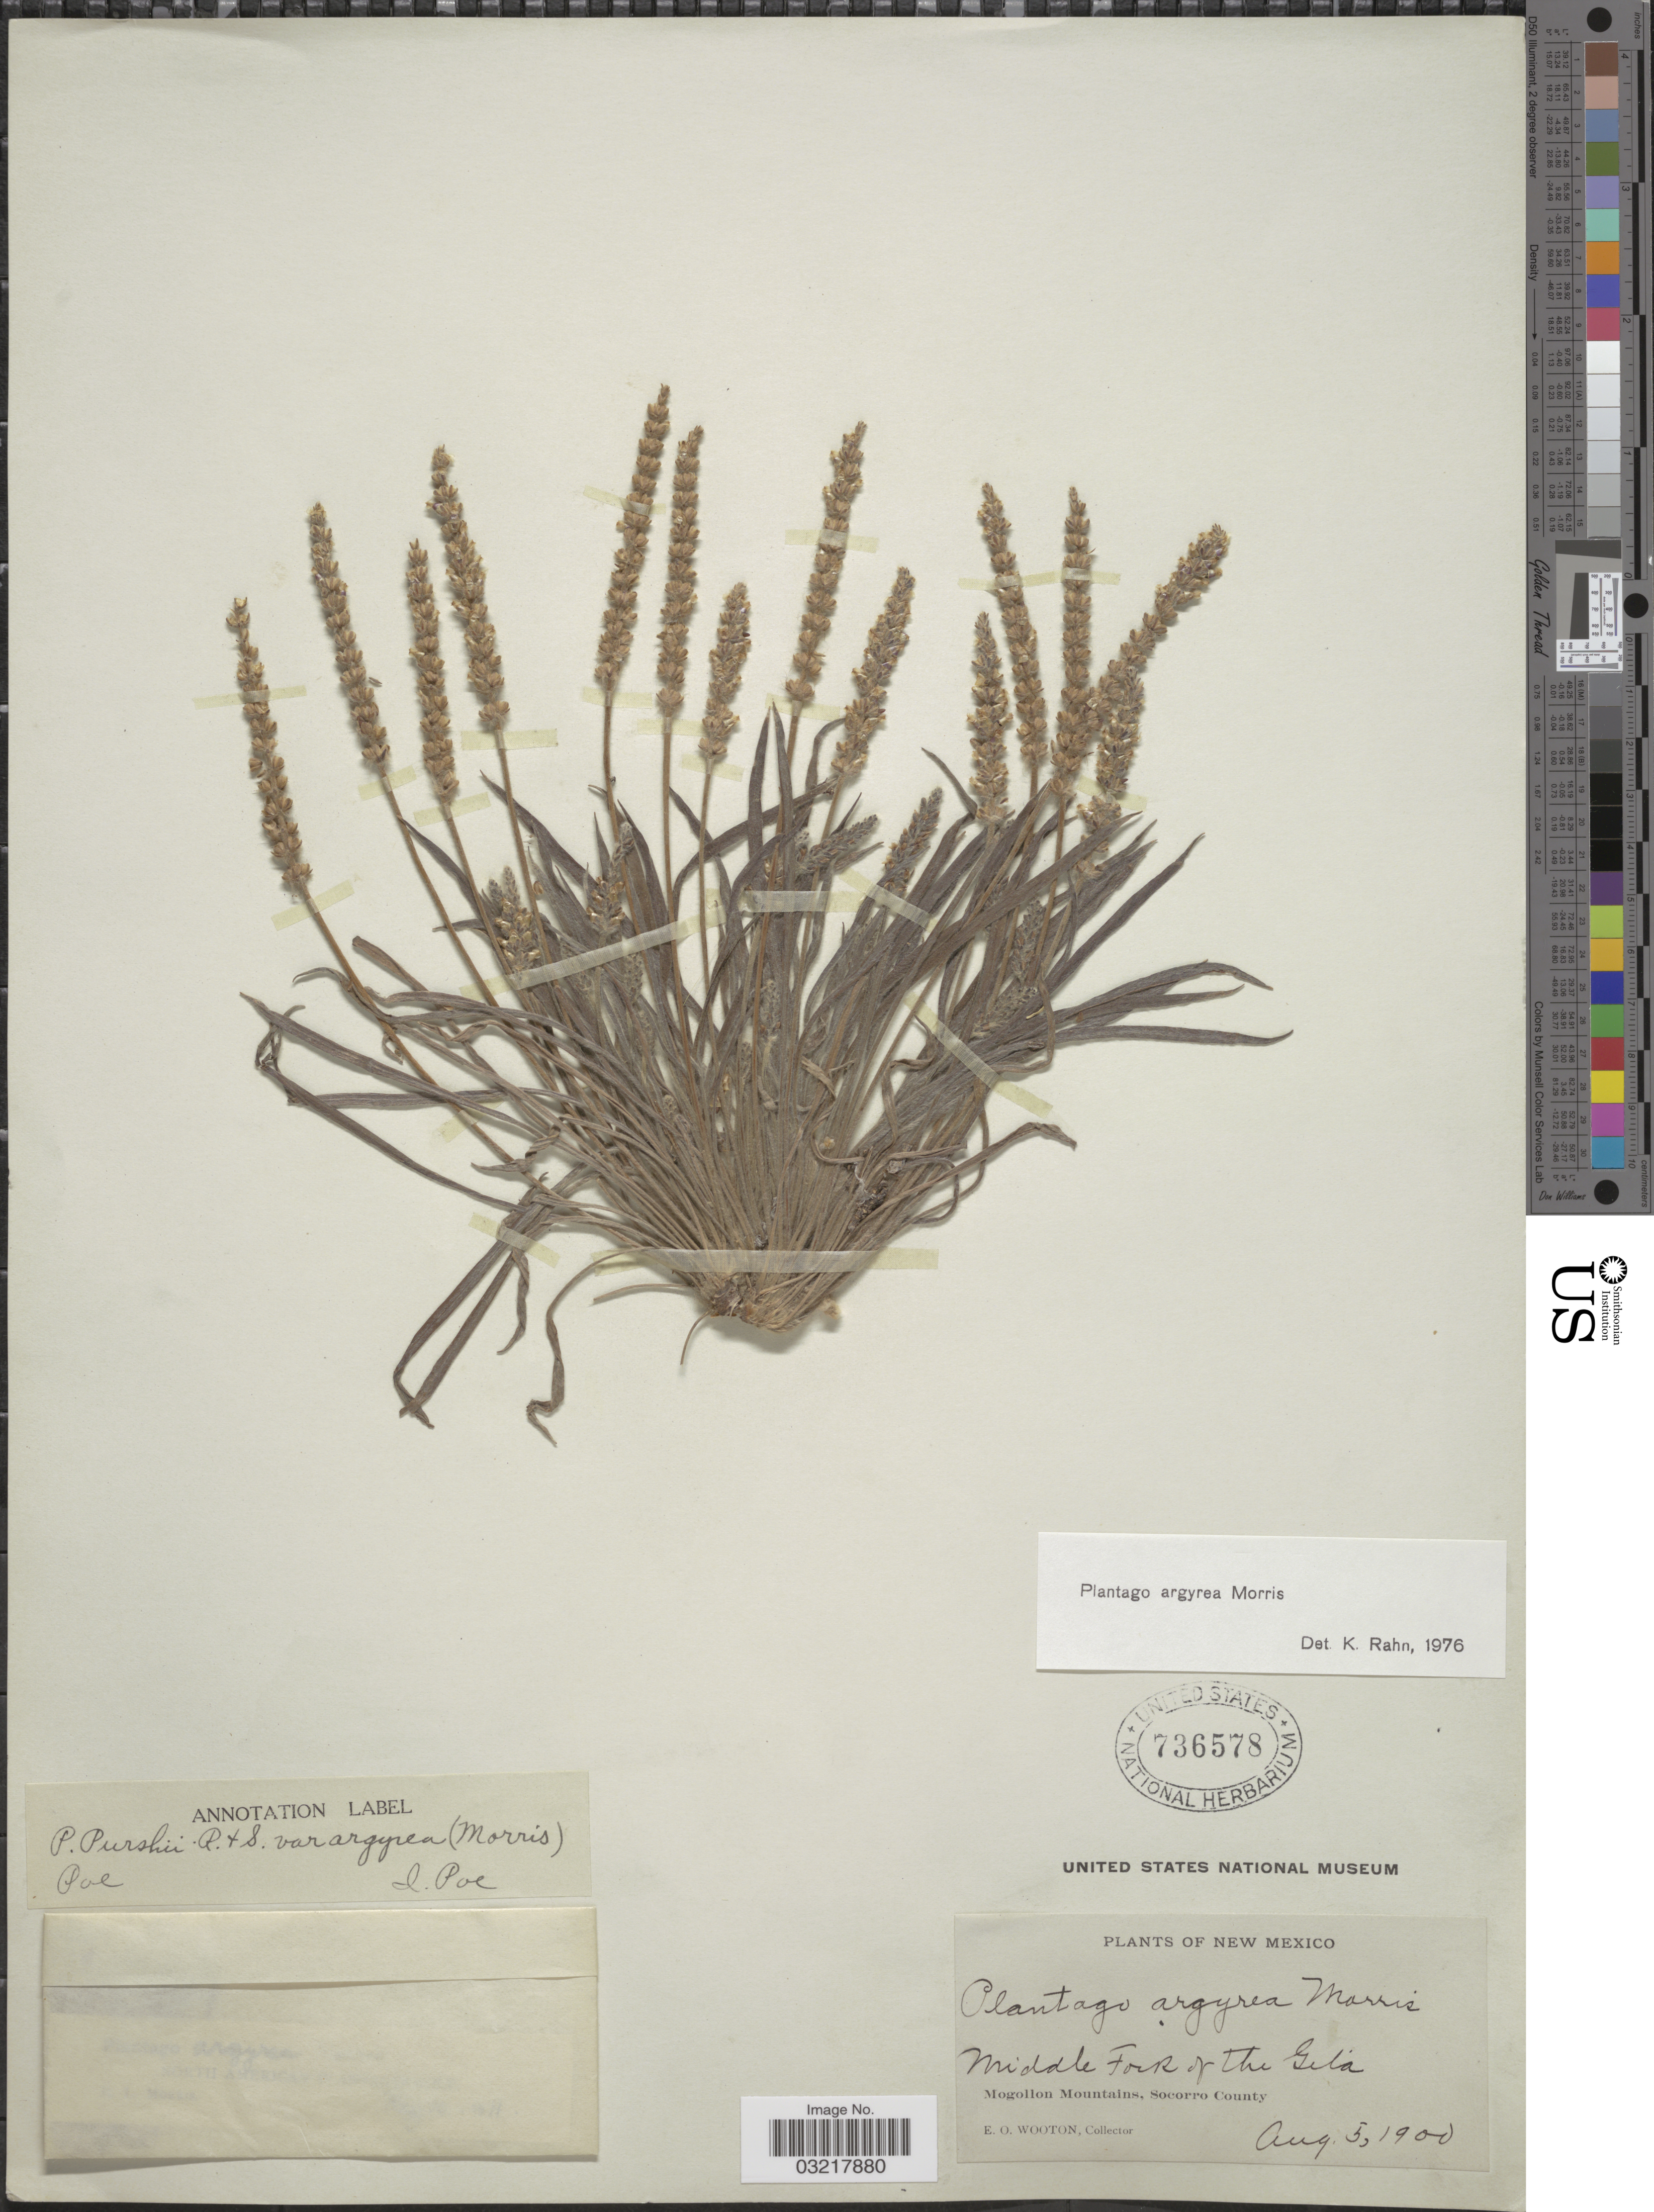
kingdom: Plantae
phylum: Tracheophyta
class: Magnoliopsida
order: Lamiales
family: Plantaginaceae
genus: Plantago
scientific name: Plantago argyrea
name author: E. Morris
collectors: E. O. Wooton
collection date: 1900-08-05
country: United States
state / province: New Mexico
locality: Middle Fork of the Gila. Mogollon Mountains, Socorro County.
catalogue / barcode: US 736578